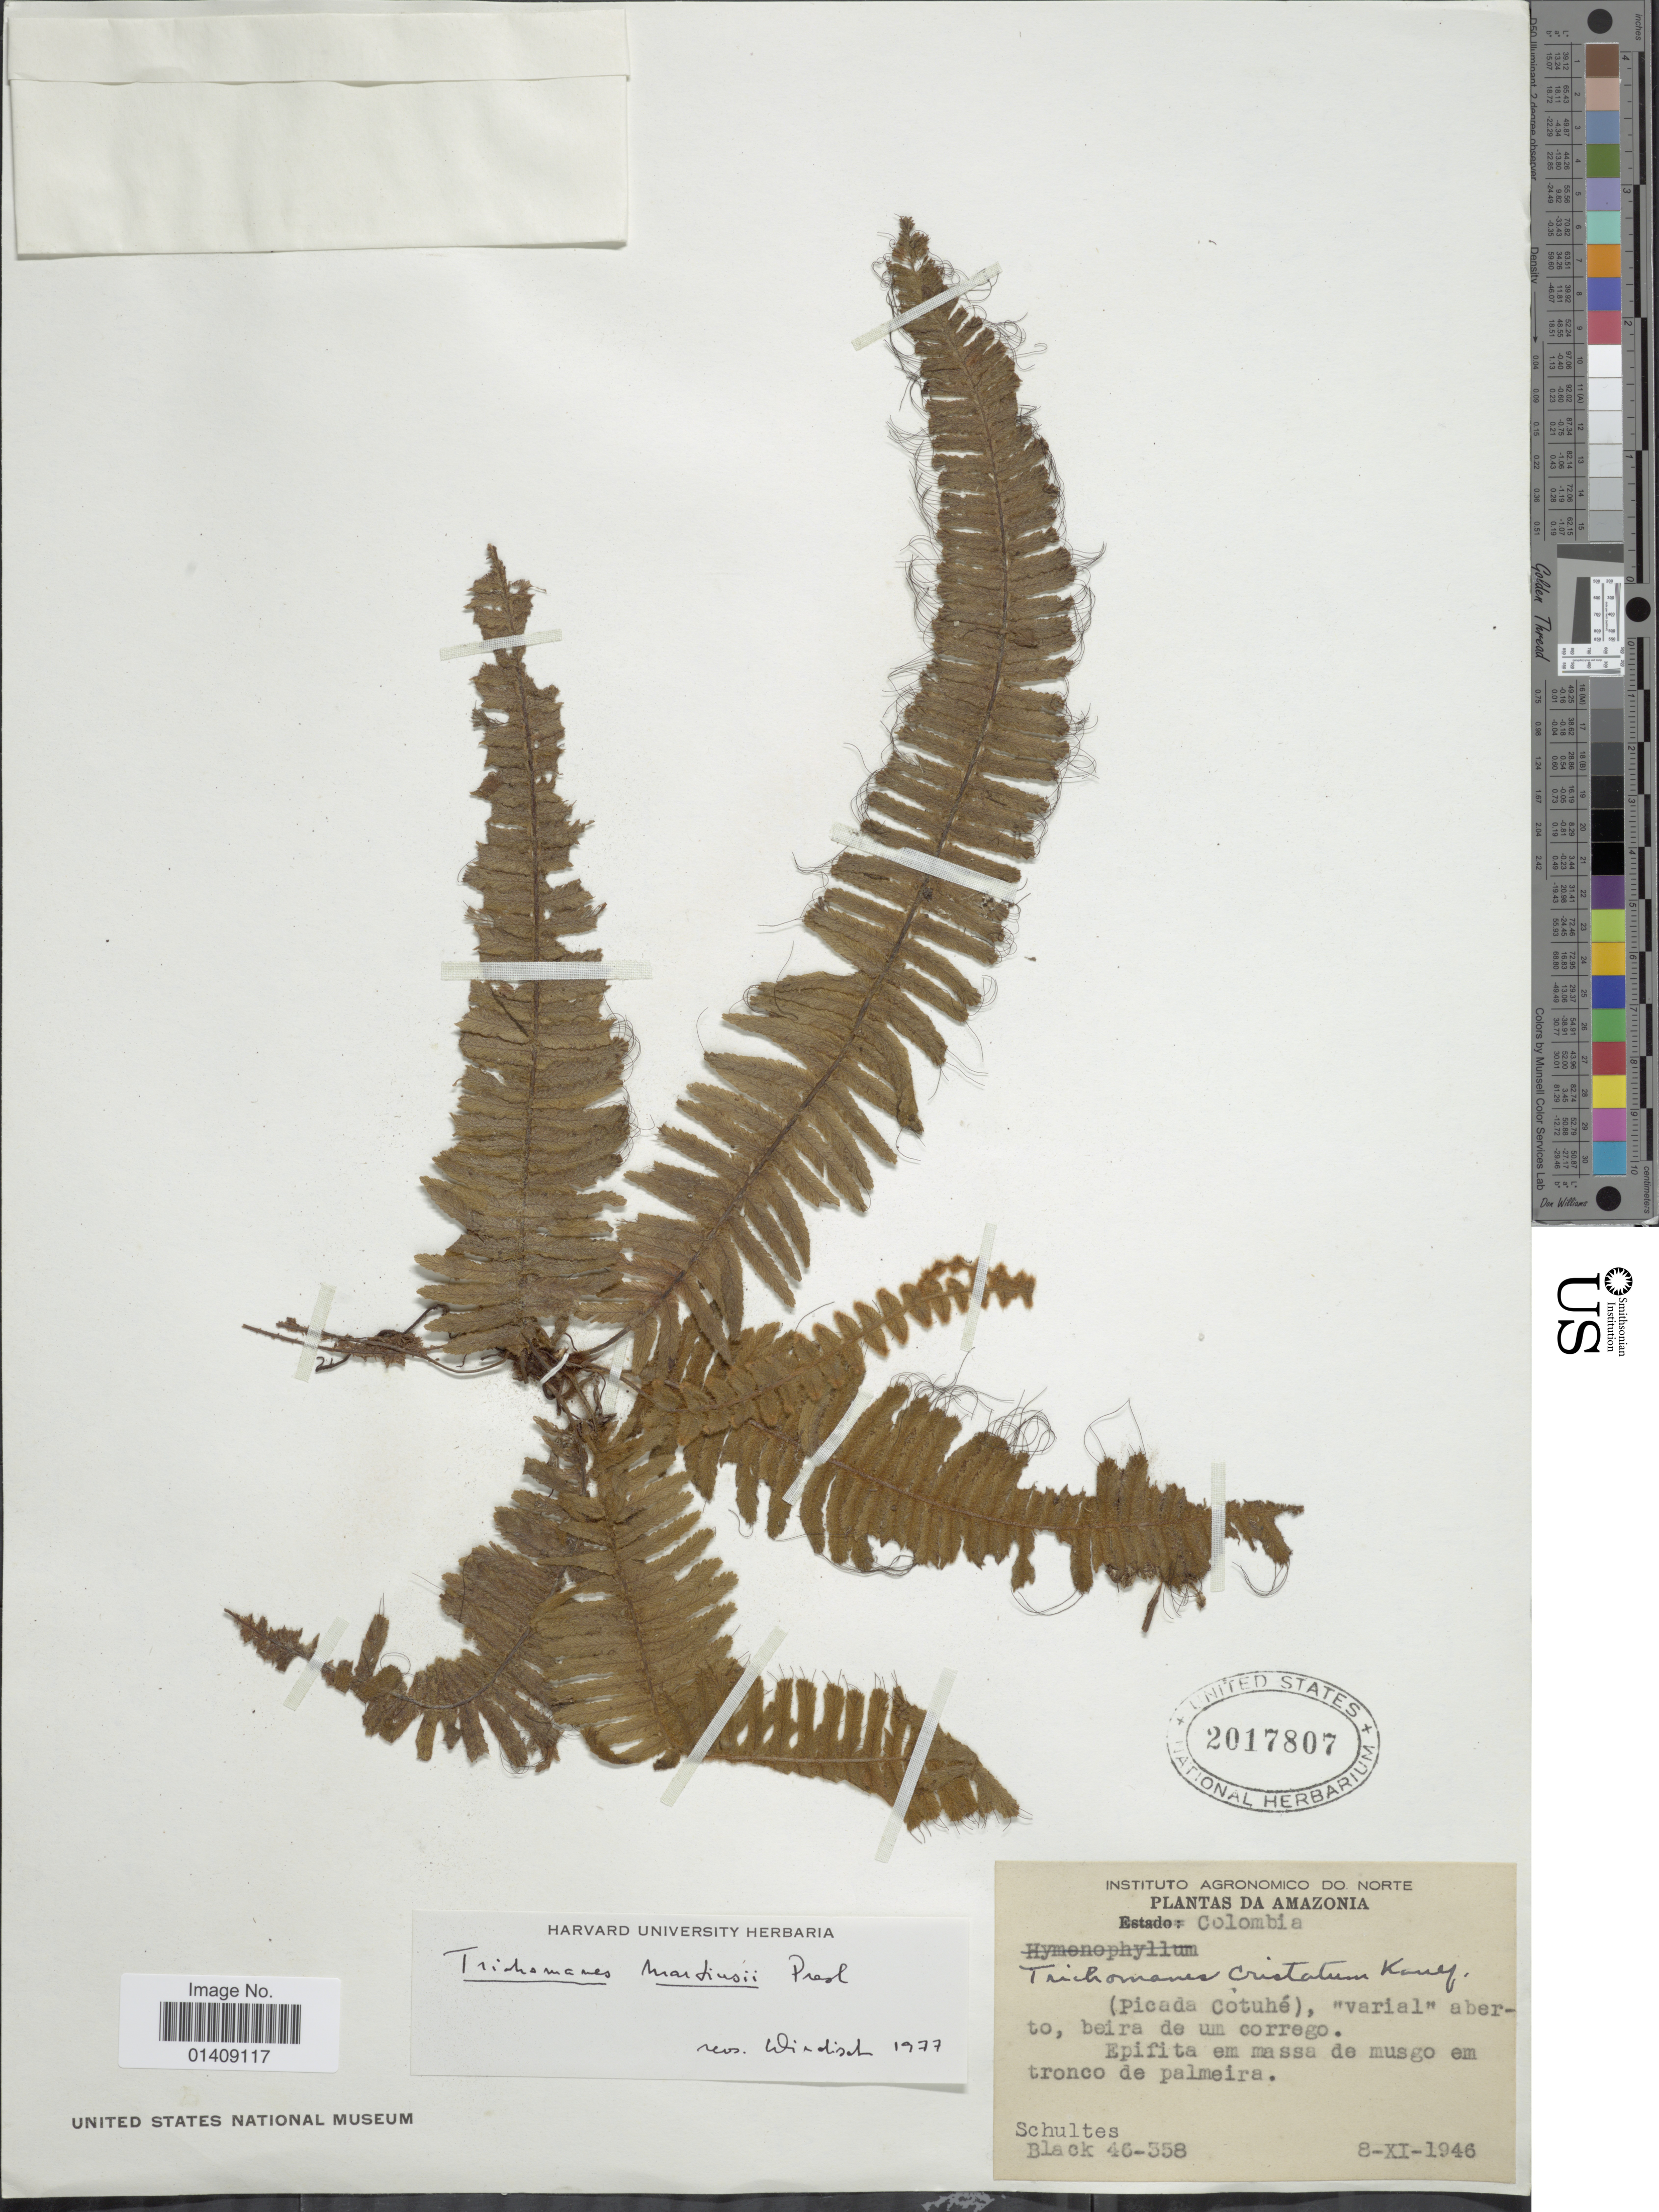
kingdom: Plantae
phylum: Tracheophyta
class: Polypodiopsida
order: Hymenophyllales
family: Hymenophyllaceae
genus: Trichomanes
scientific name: Trichomanes martiusii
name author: C. Presl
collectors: -- Schultes & -- Black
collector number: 46-358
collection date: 1946-11-08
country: Colombia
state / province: Amazônas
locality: Da Amazonas Picada Cotuhe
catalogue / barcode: US 2017807